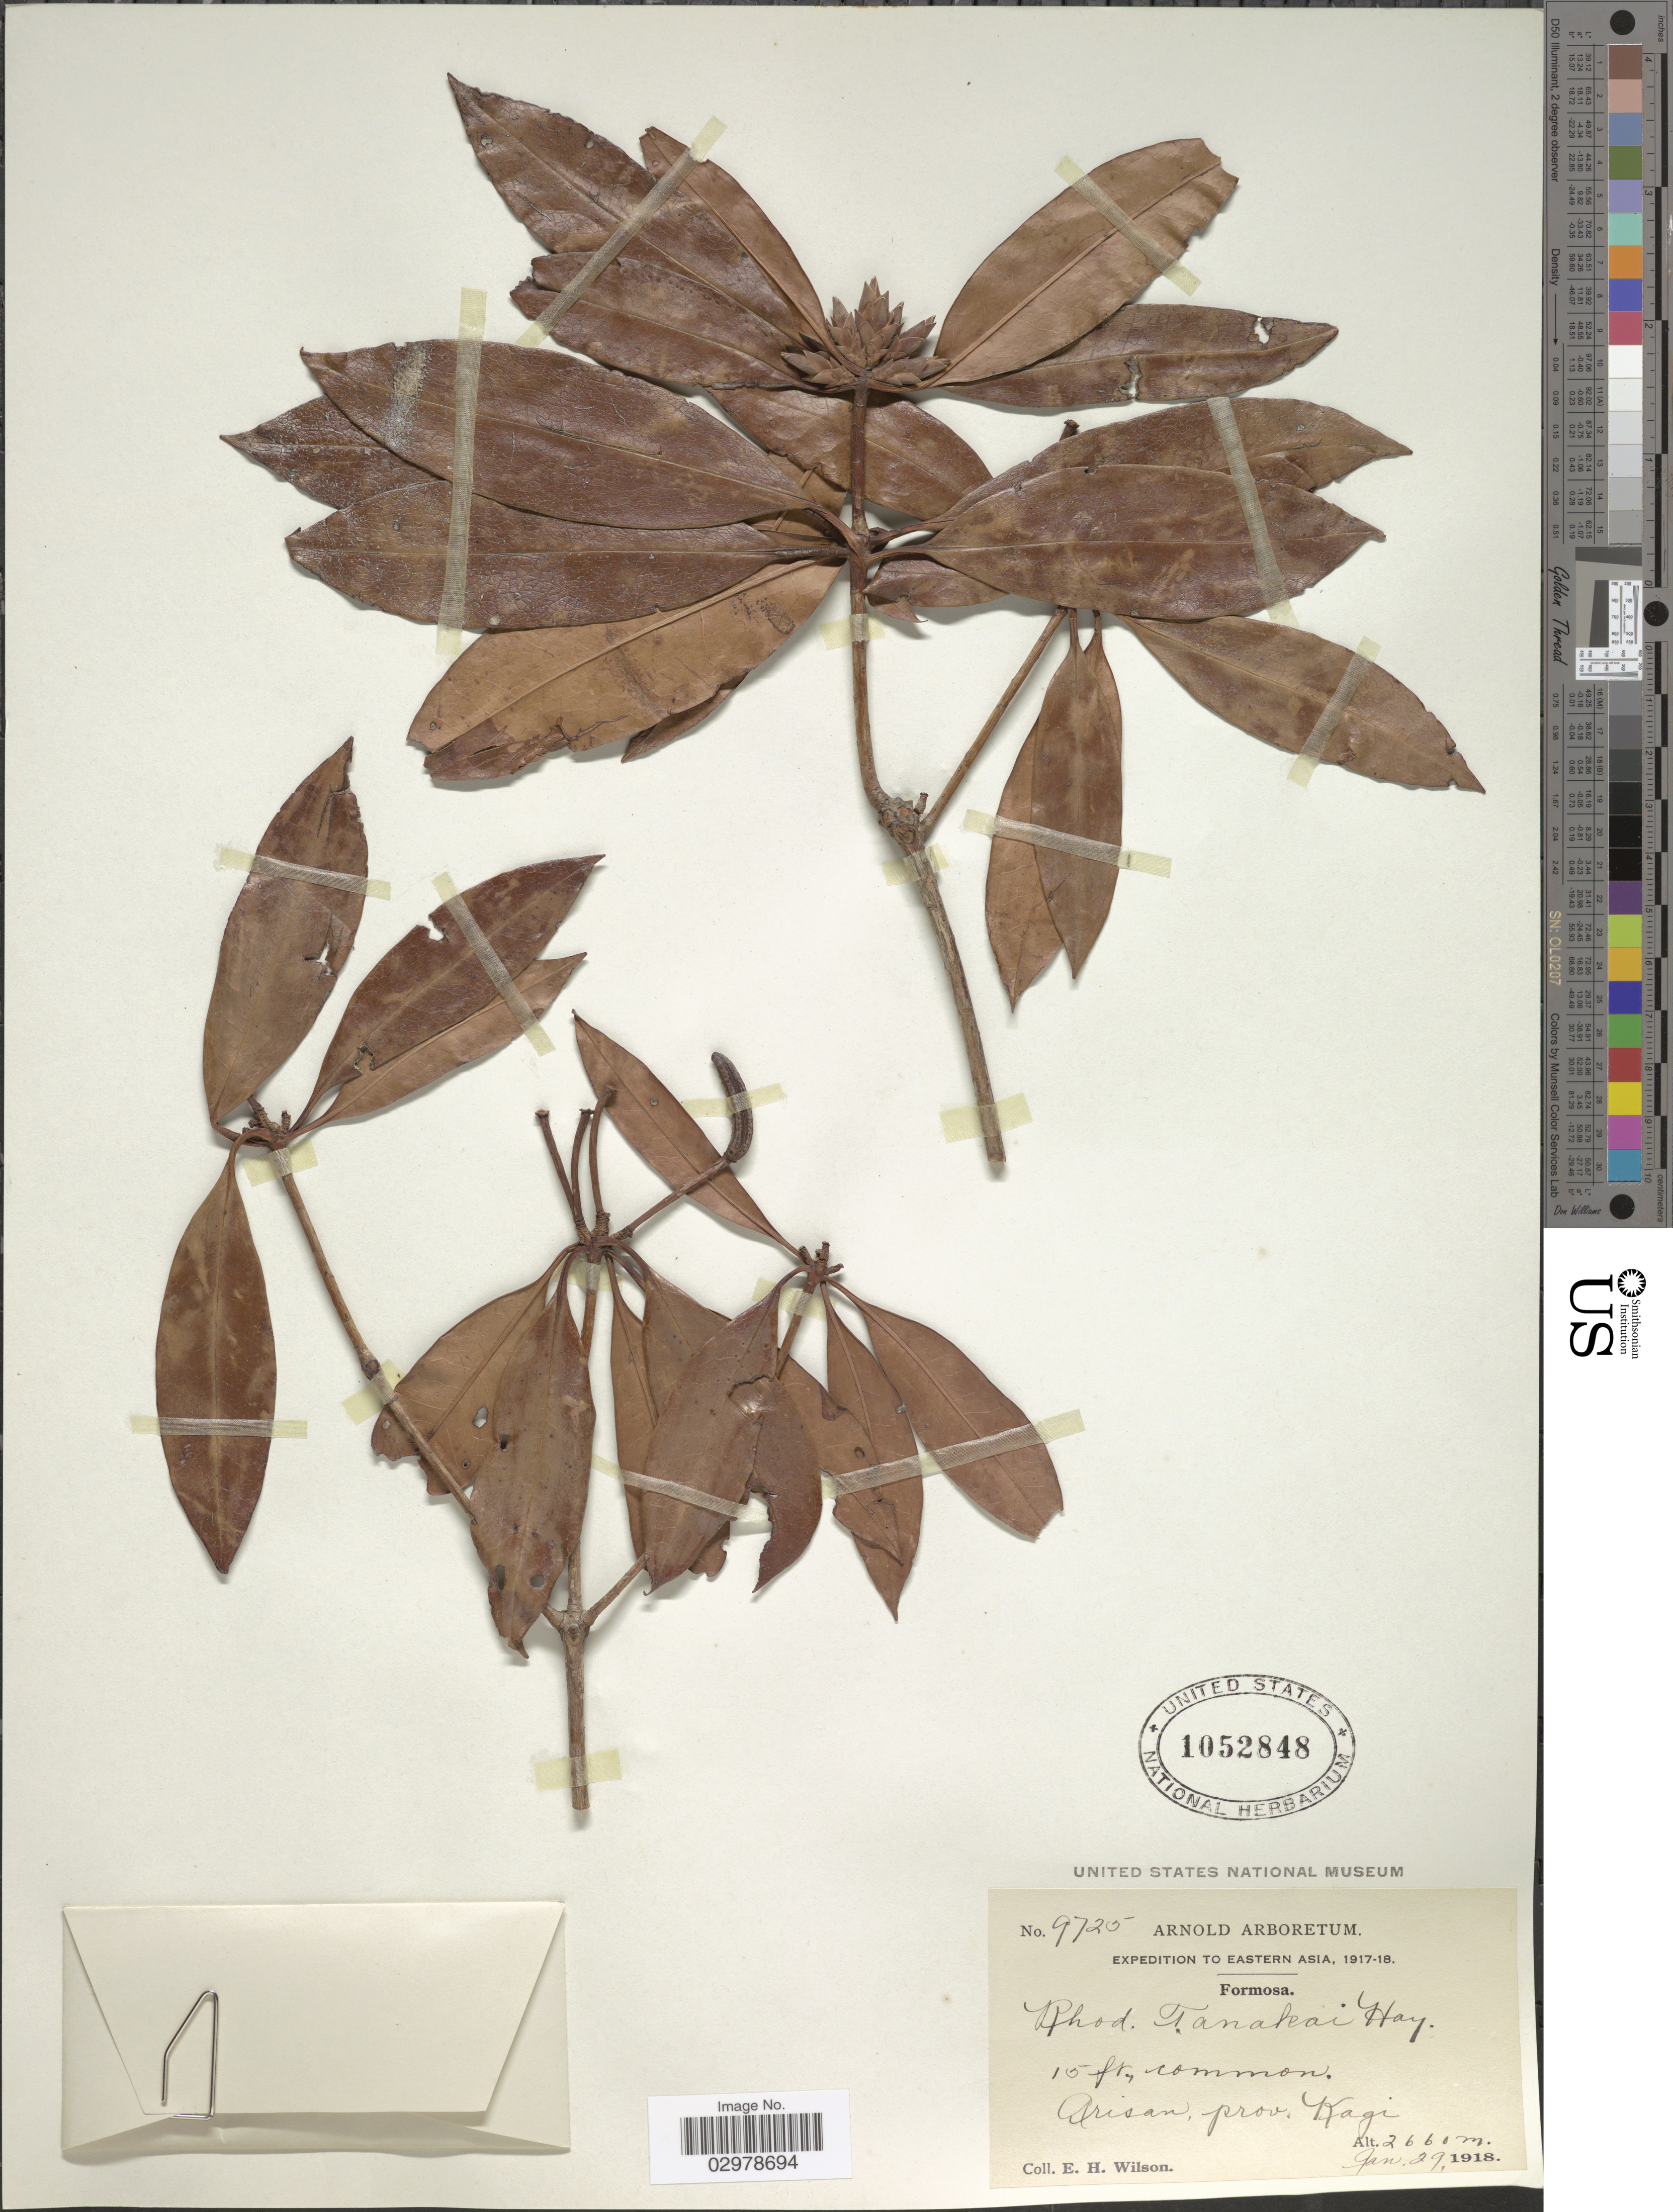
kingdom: Plantae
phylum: Tracheophyta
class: Magnoliopsida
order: Ericales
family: Ericaceae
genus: Rhododendron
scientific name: Rhododendron tanakae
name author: Hayata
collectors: E. Wilson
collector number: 9725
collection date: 1918-01-29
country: Taiwan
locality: Eastern Asia. Formosa. Arisan, prov. Kagi.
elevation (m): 2660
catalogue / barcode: US 1052848